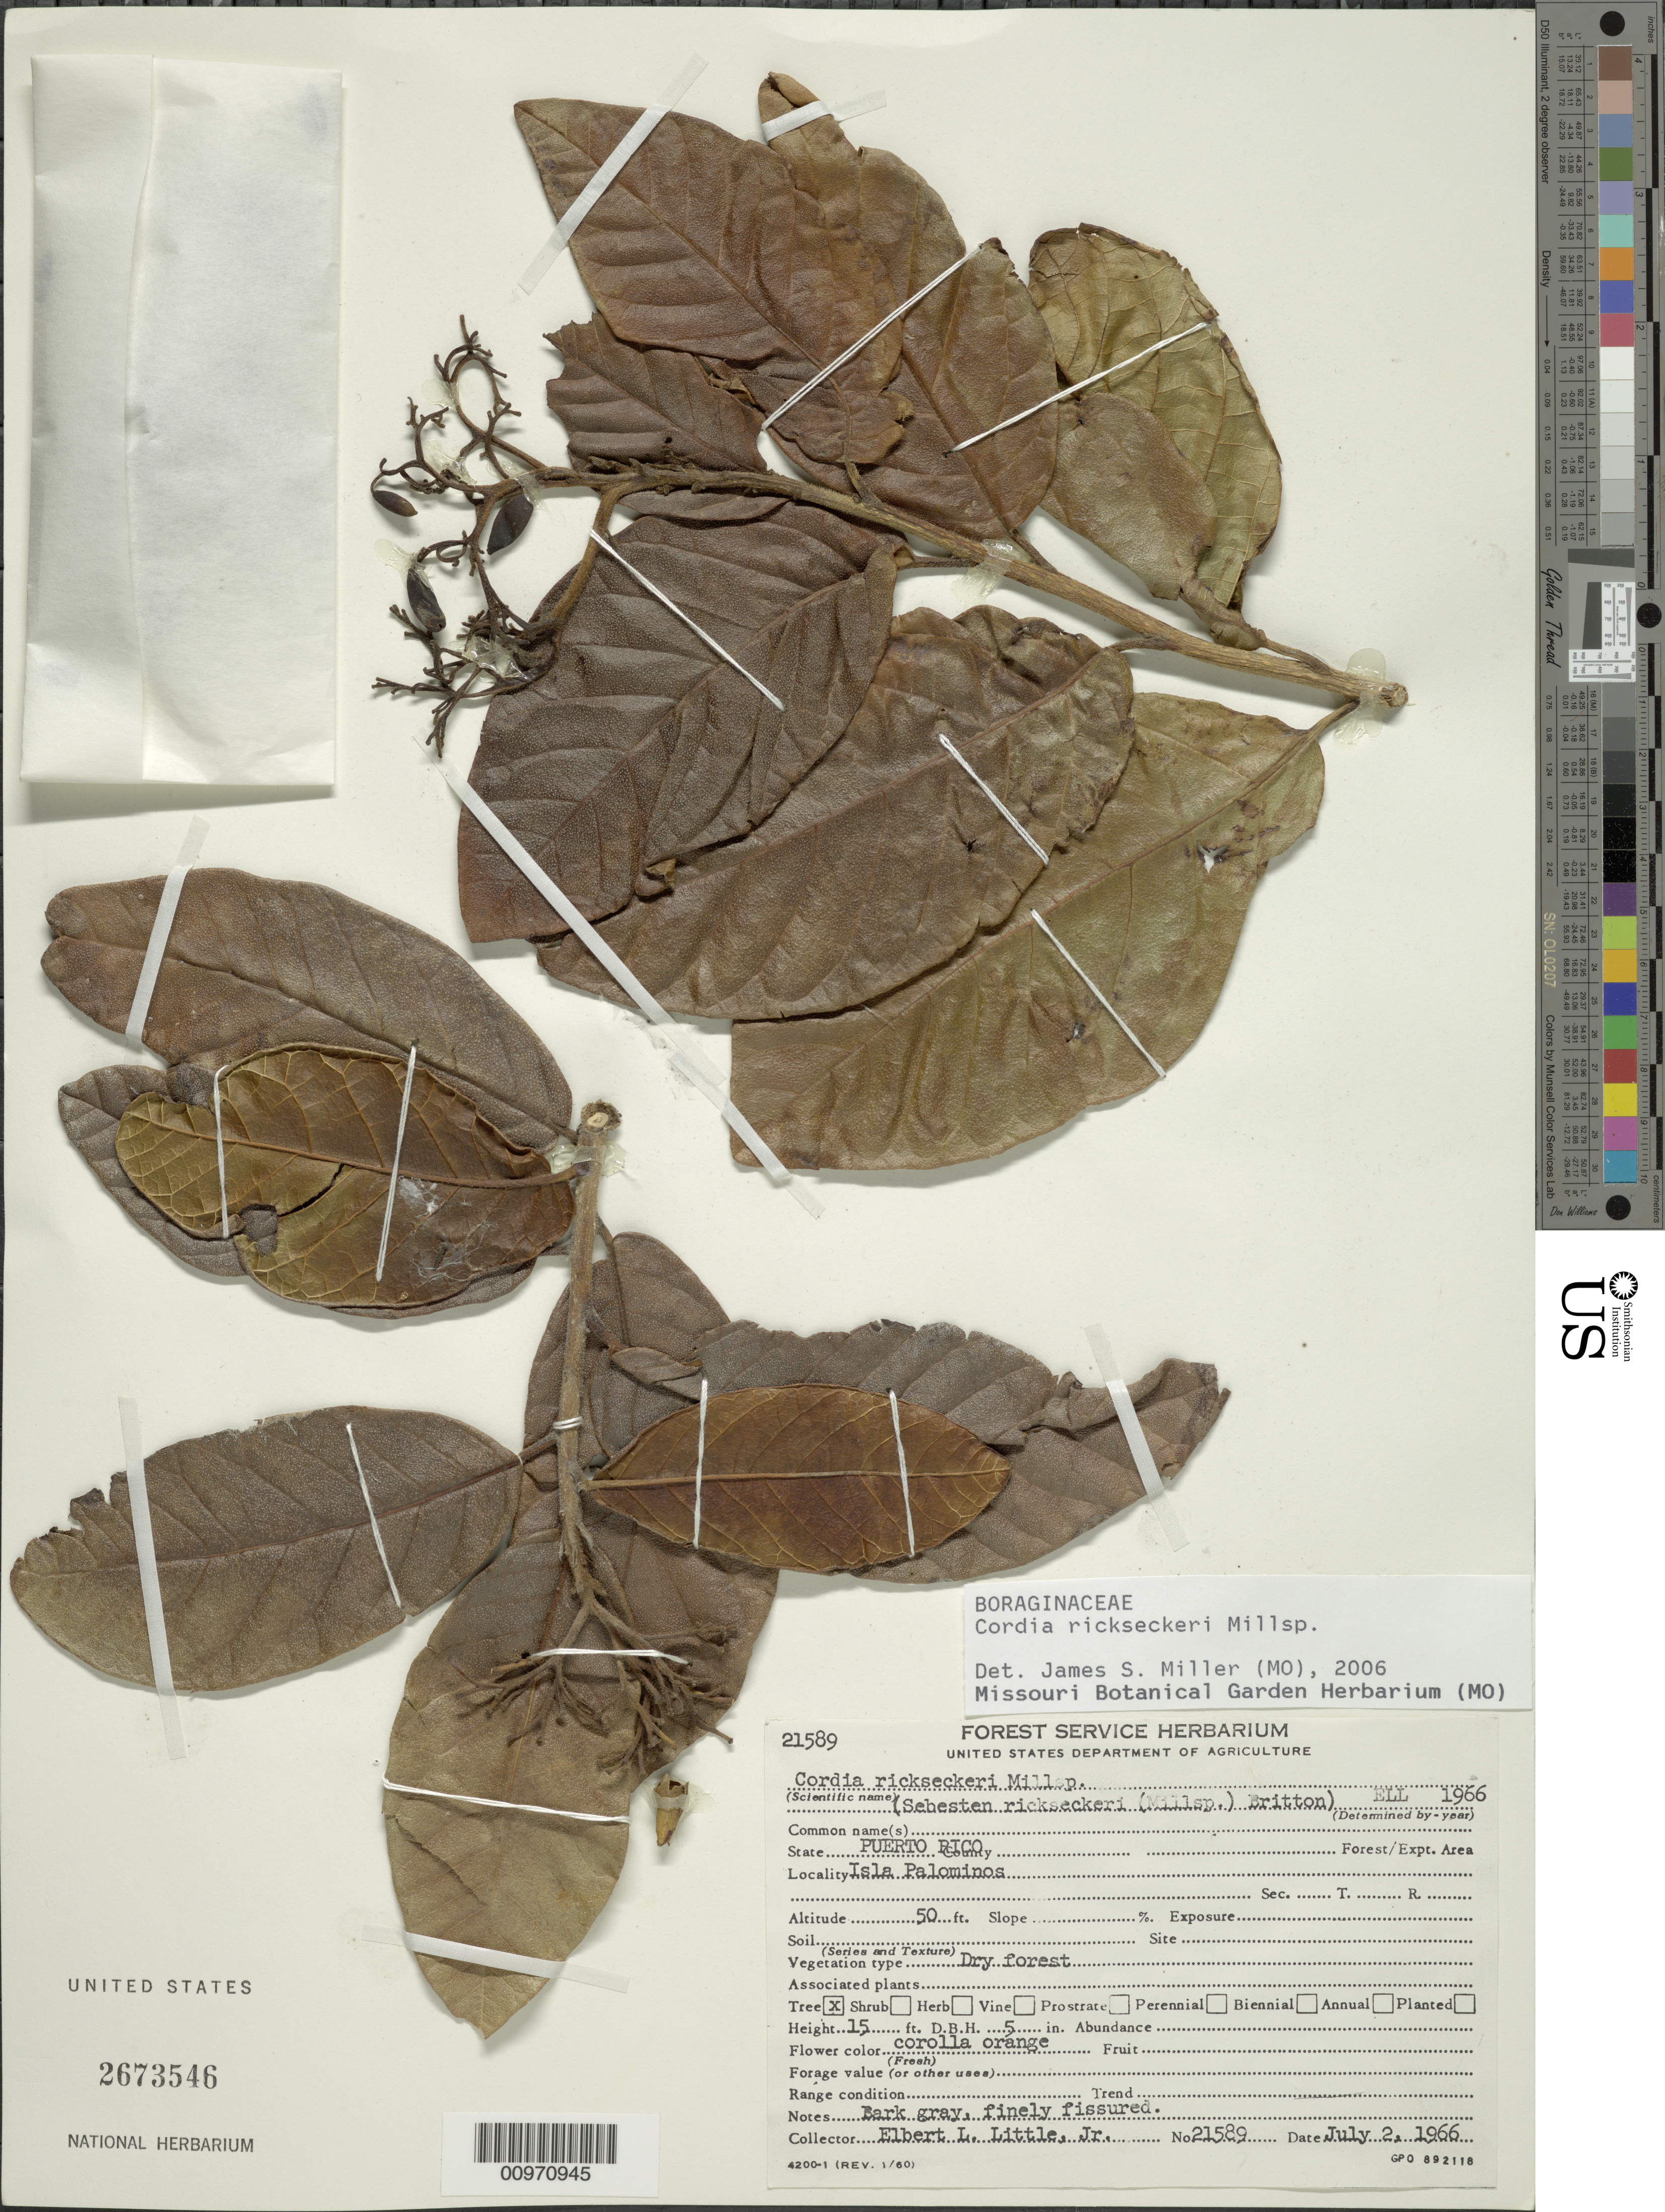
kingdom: Plantae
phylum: Tracheophyta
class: Magnoliopsida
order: Boraginales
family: Cordiaceae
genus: Cordia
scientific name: Cordia rickseckeri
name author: Millsp.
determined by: Miller, James S., (MO), Missouri Botanical Garden (UNITED STATES)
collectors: E. L. Little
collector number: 21589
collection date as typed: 02 Jul 1966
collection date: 1966-07-02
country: Puerto Rico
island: Palominos I.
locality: Isla Palominos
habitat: Dry forest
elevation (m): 15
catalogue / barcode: US 2673546